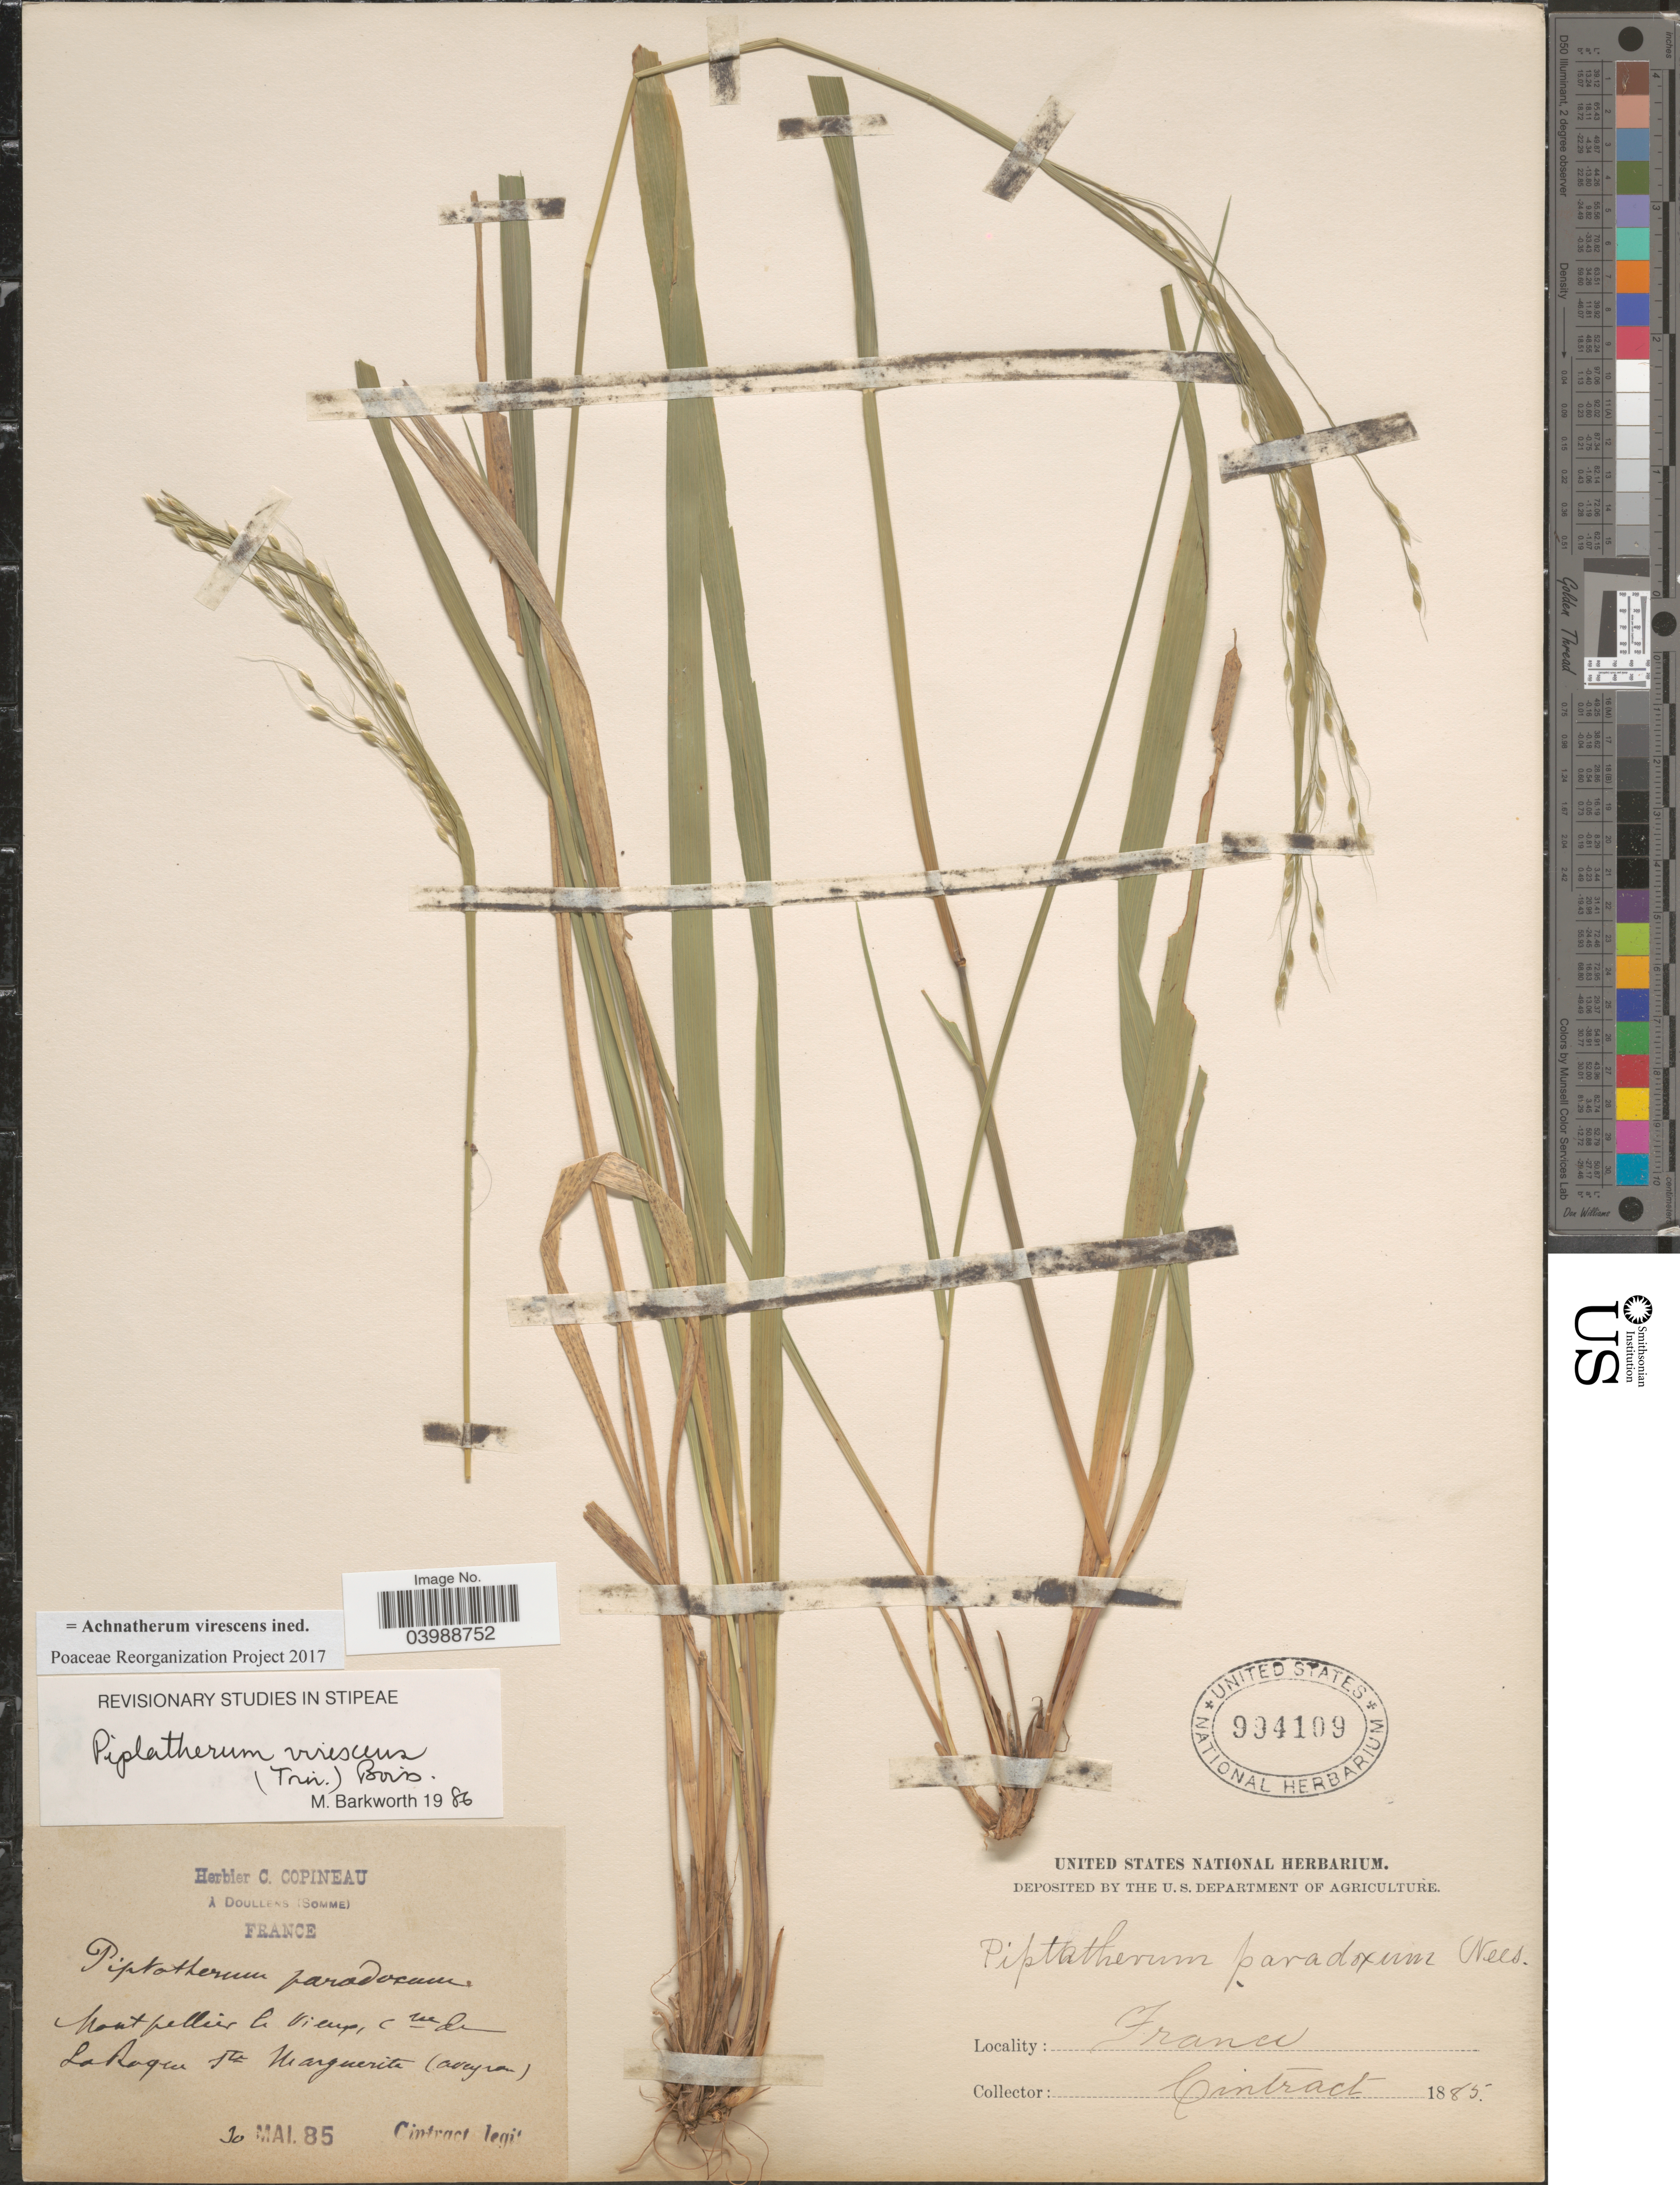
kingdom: Plantae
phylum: Tracheophyta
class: Liliopsida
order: Poales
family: Poaceae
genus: Achnatherum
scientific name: Achnatherum virescens ined.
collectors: Cintract, --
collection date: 1885-05-30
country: France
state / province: Occitanie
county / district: Aveyron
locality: Montpellier le vieux, cne de La Roque Ste Marguerite (Aveyron).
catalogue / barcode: US 994109